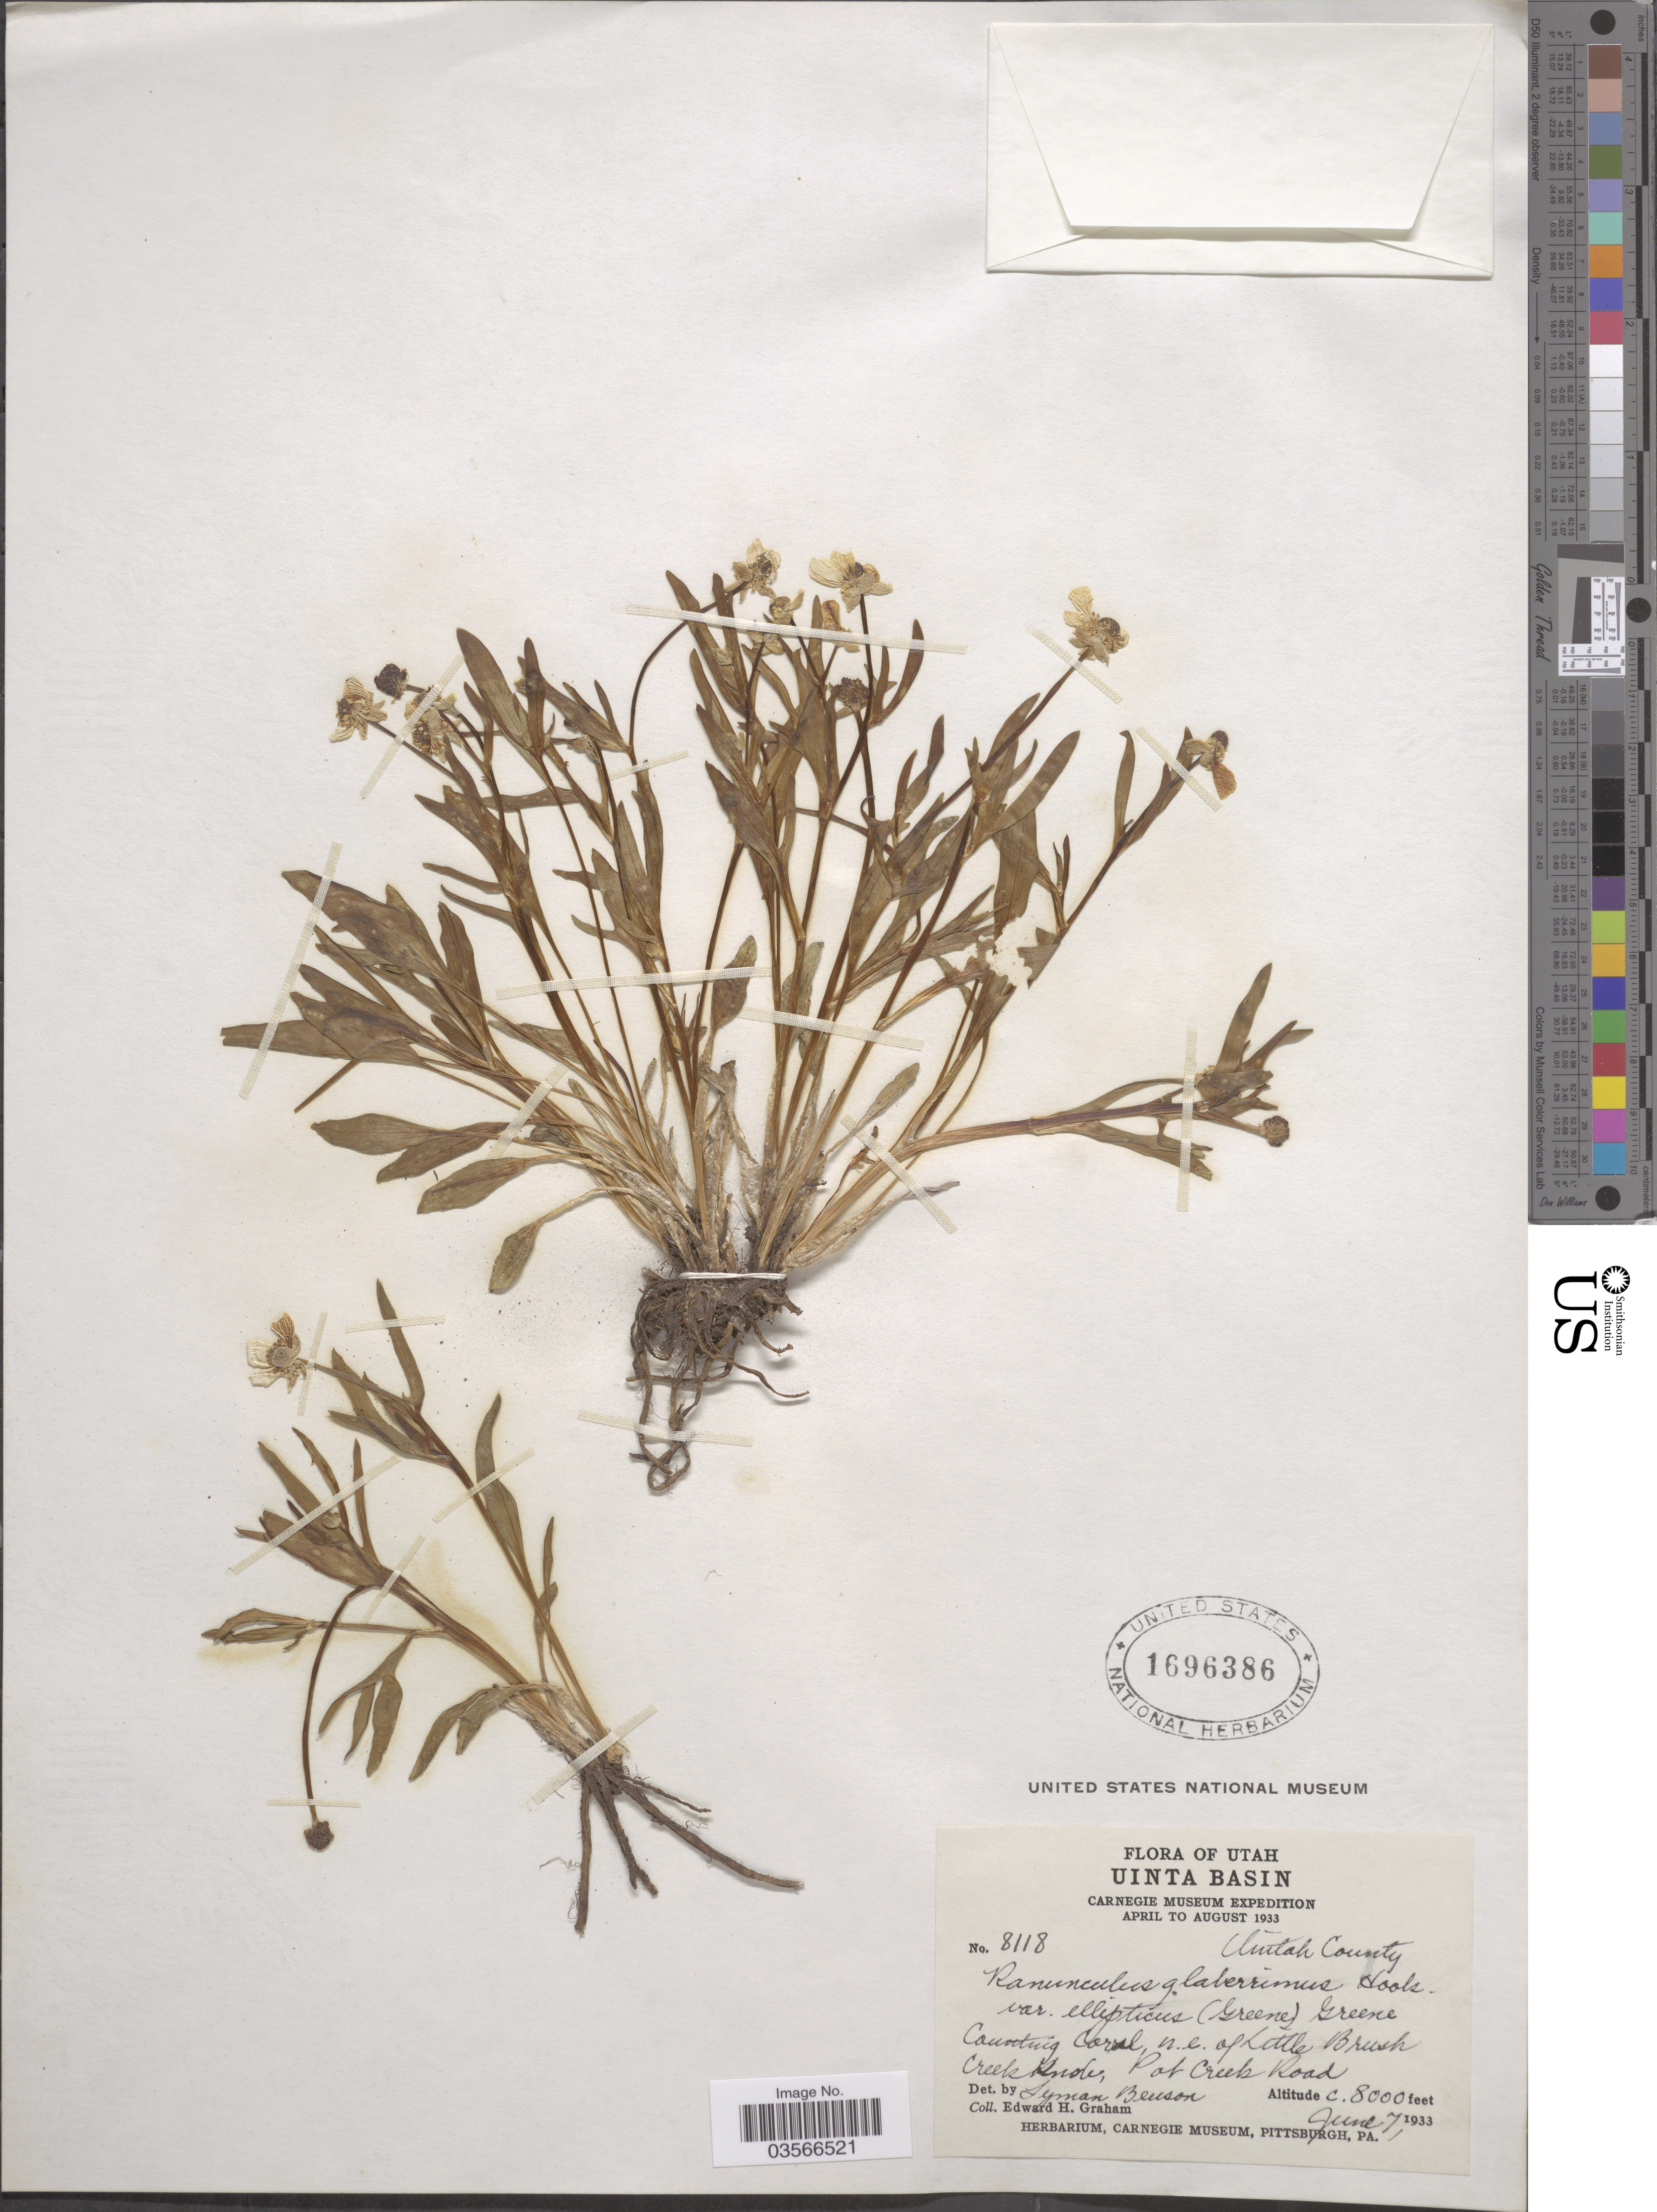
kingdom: Plantae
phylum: Tracheophyta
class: Magnoliopsida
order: Ranunculales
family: Ranunculaceae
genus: Ranunculus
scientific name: Ranunculus glaberrimus var. ellipticus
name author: (Greene) Greene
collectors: E. H. Graham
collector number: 8118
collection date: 1933-06-07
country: United States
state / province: Utah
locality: Uinta Basin. Counting Coral, n.e. of Little Brush Creek Knob, Pot Creek Road.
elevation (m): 2438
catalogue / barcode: US 1696386